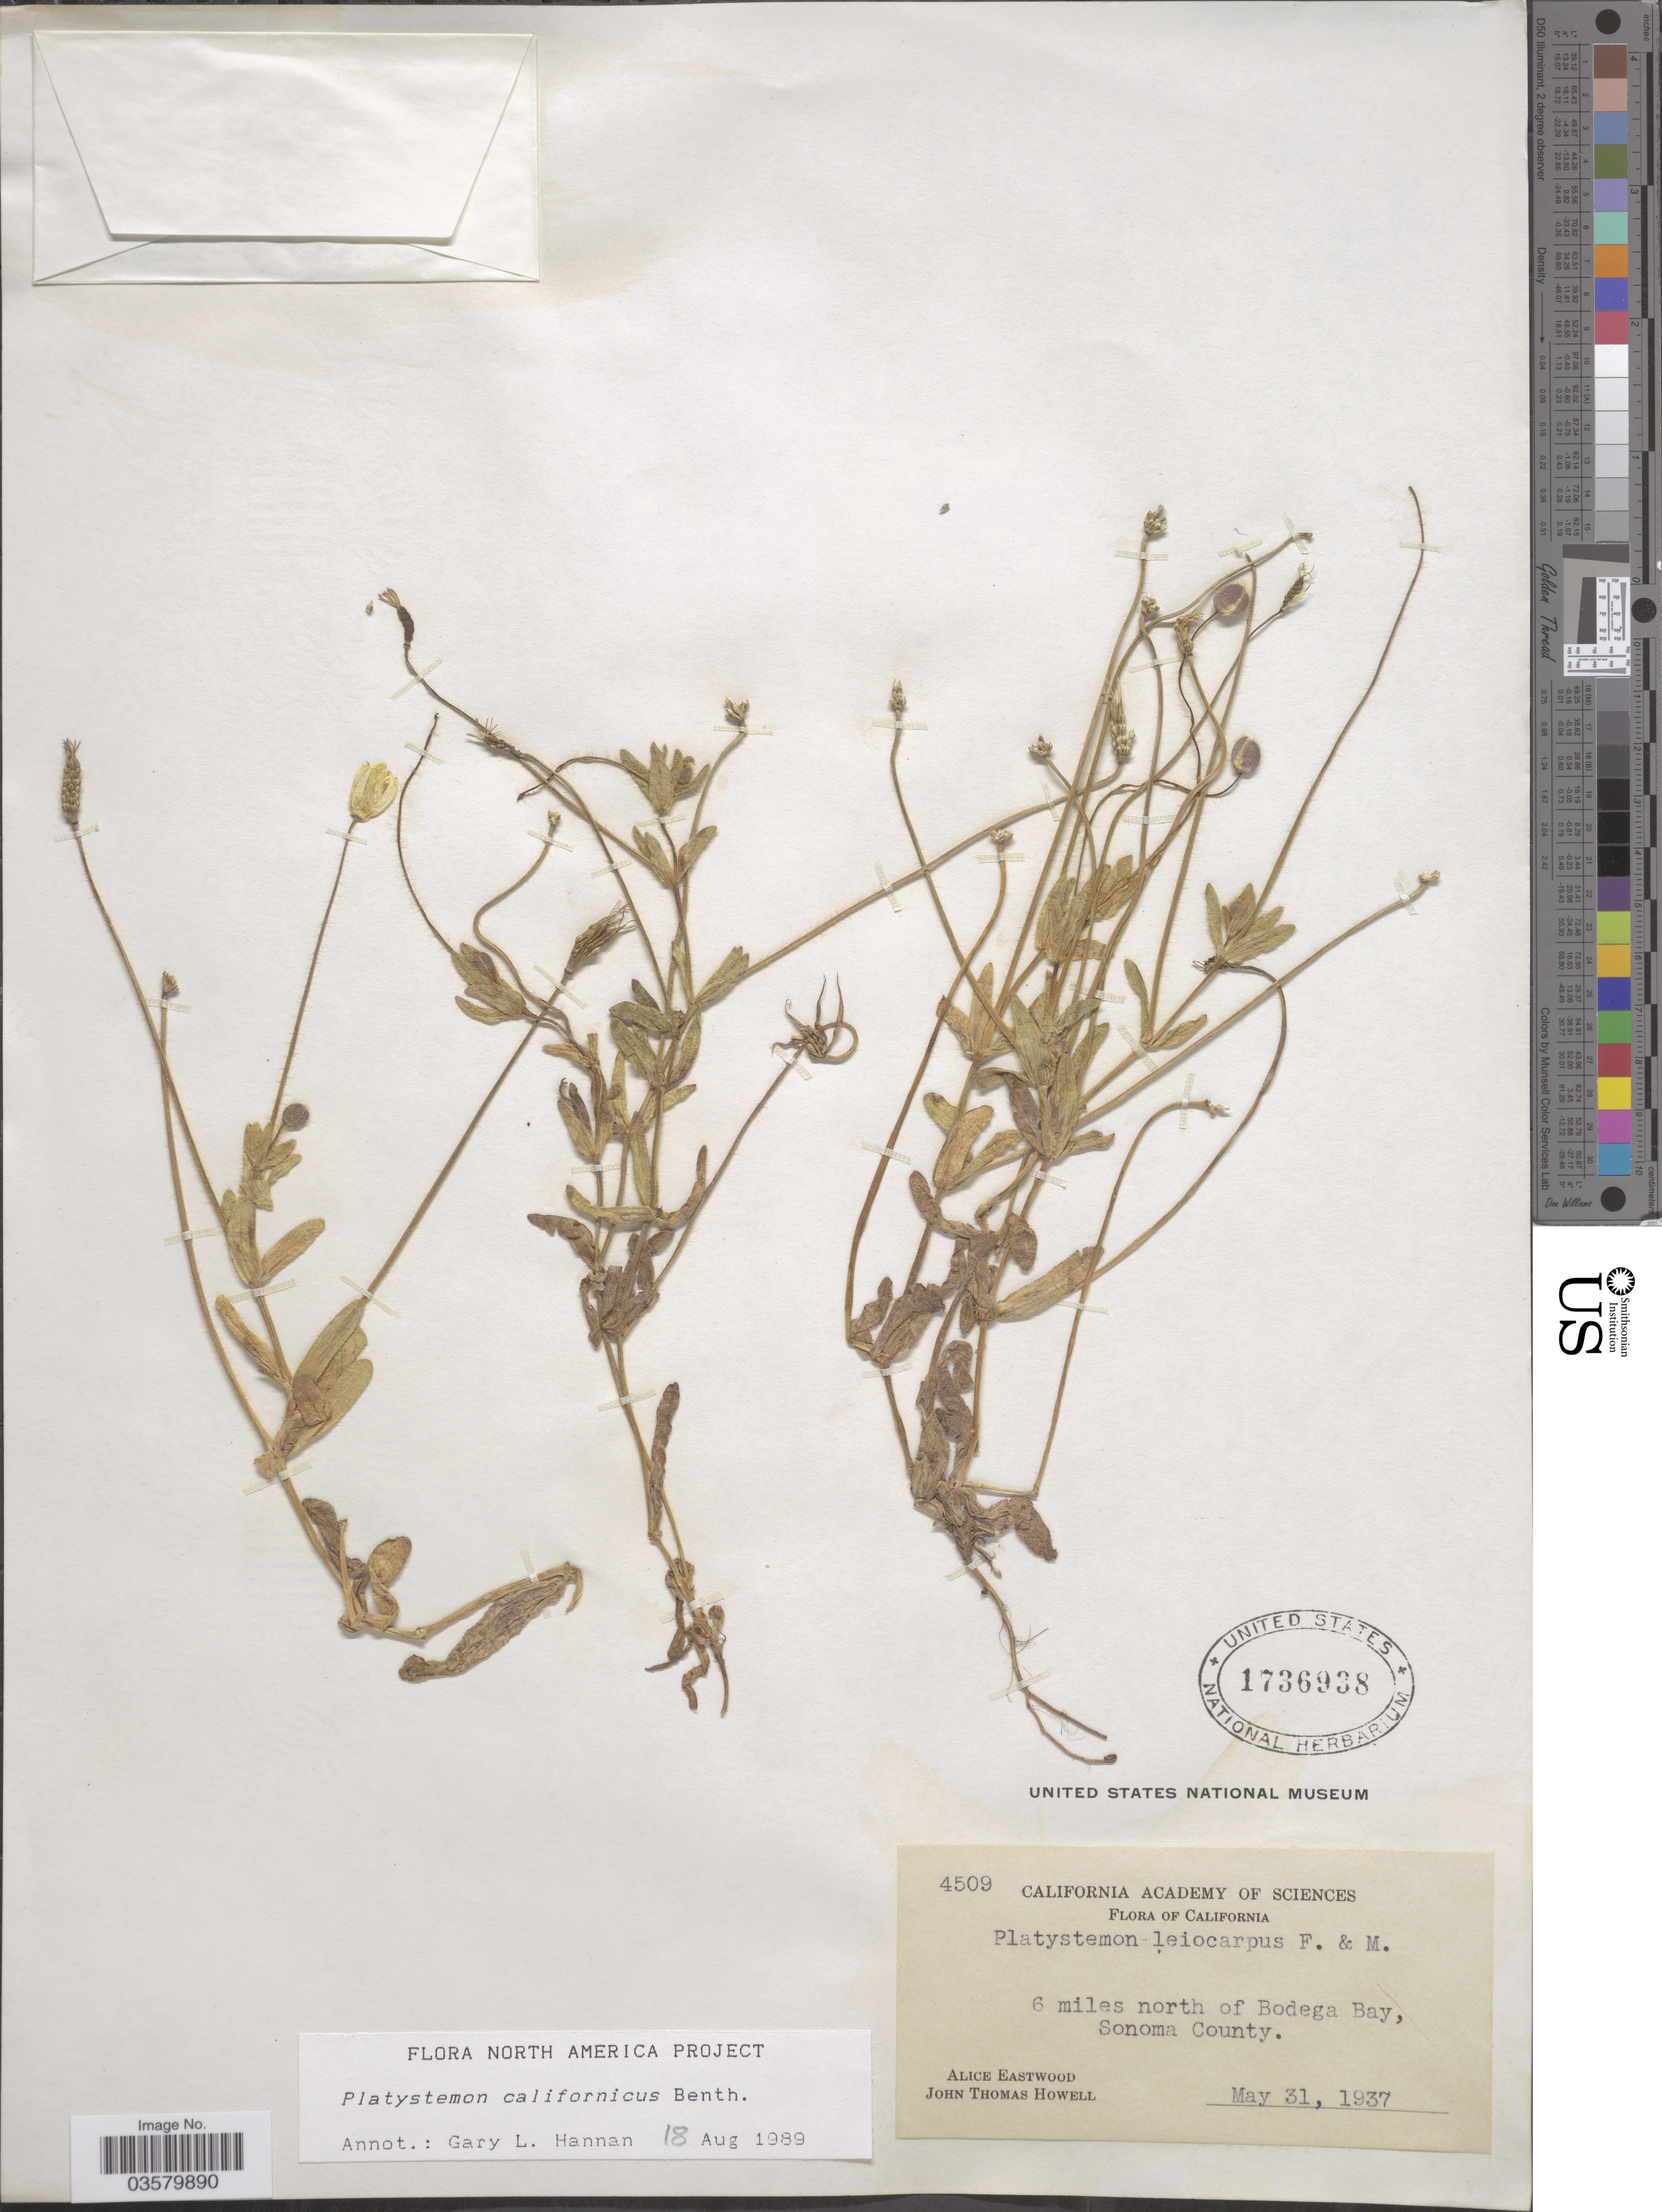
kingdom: Plantae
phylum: Tracheophyta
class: Magnoliopsida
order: Ranunculales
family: Papaveraceae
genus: Platystemon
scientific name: Platystemon californicus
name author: Benth.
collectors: A. Eastwood & J. T. Howell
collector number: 4509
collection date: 1937-05-31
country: United States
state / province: California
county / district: Sonoma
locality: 6 miles north of Bodega Bay, Sonoma County.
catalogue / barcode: US 1736938